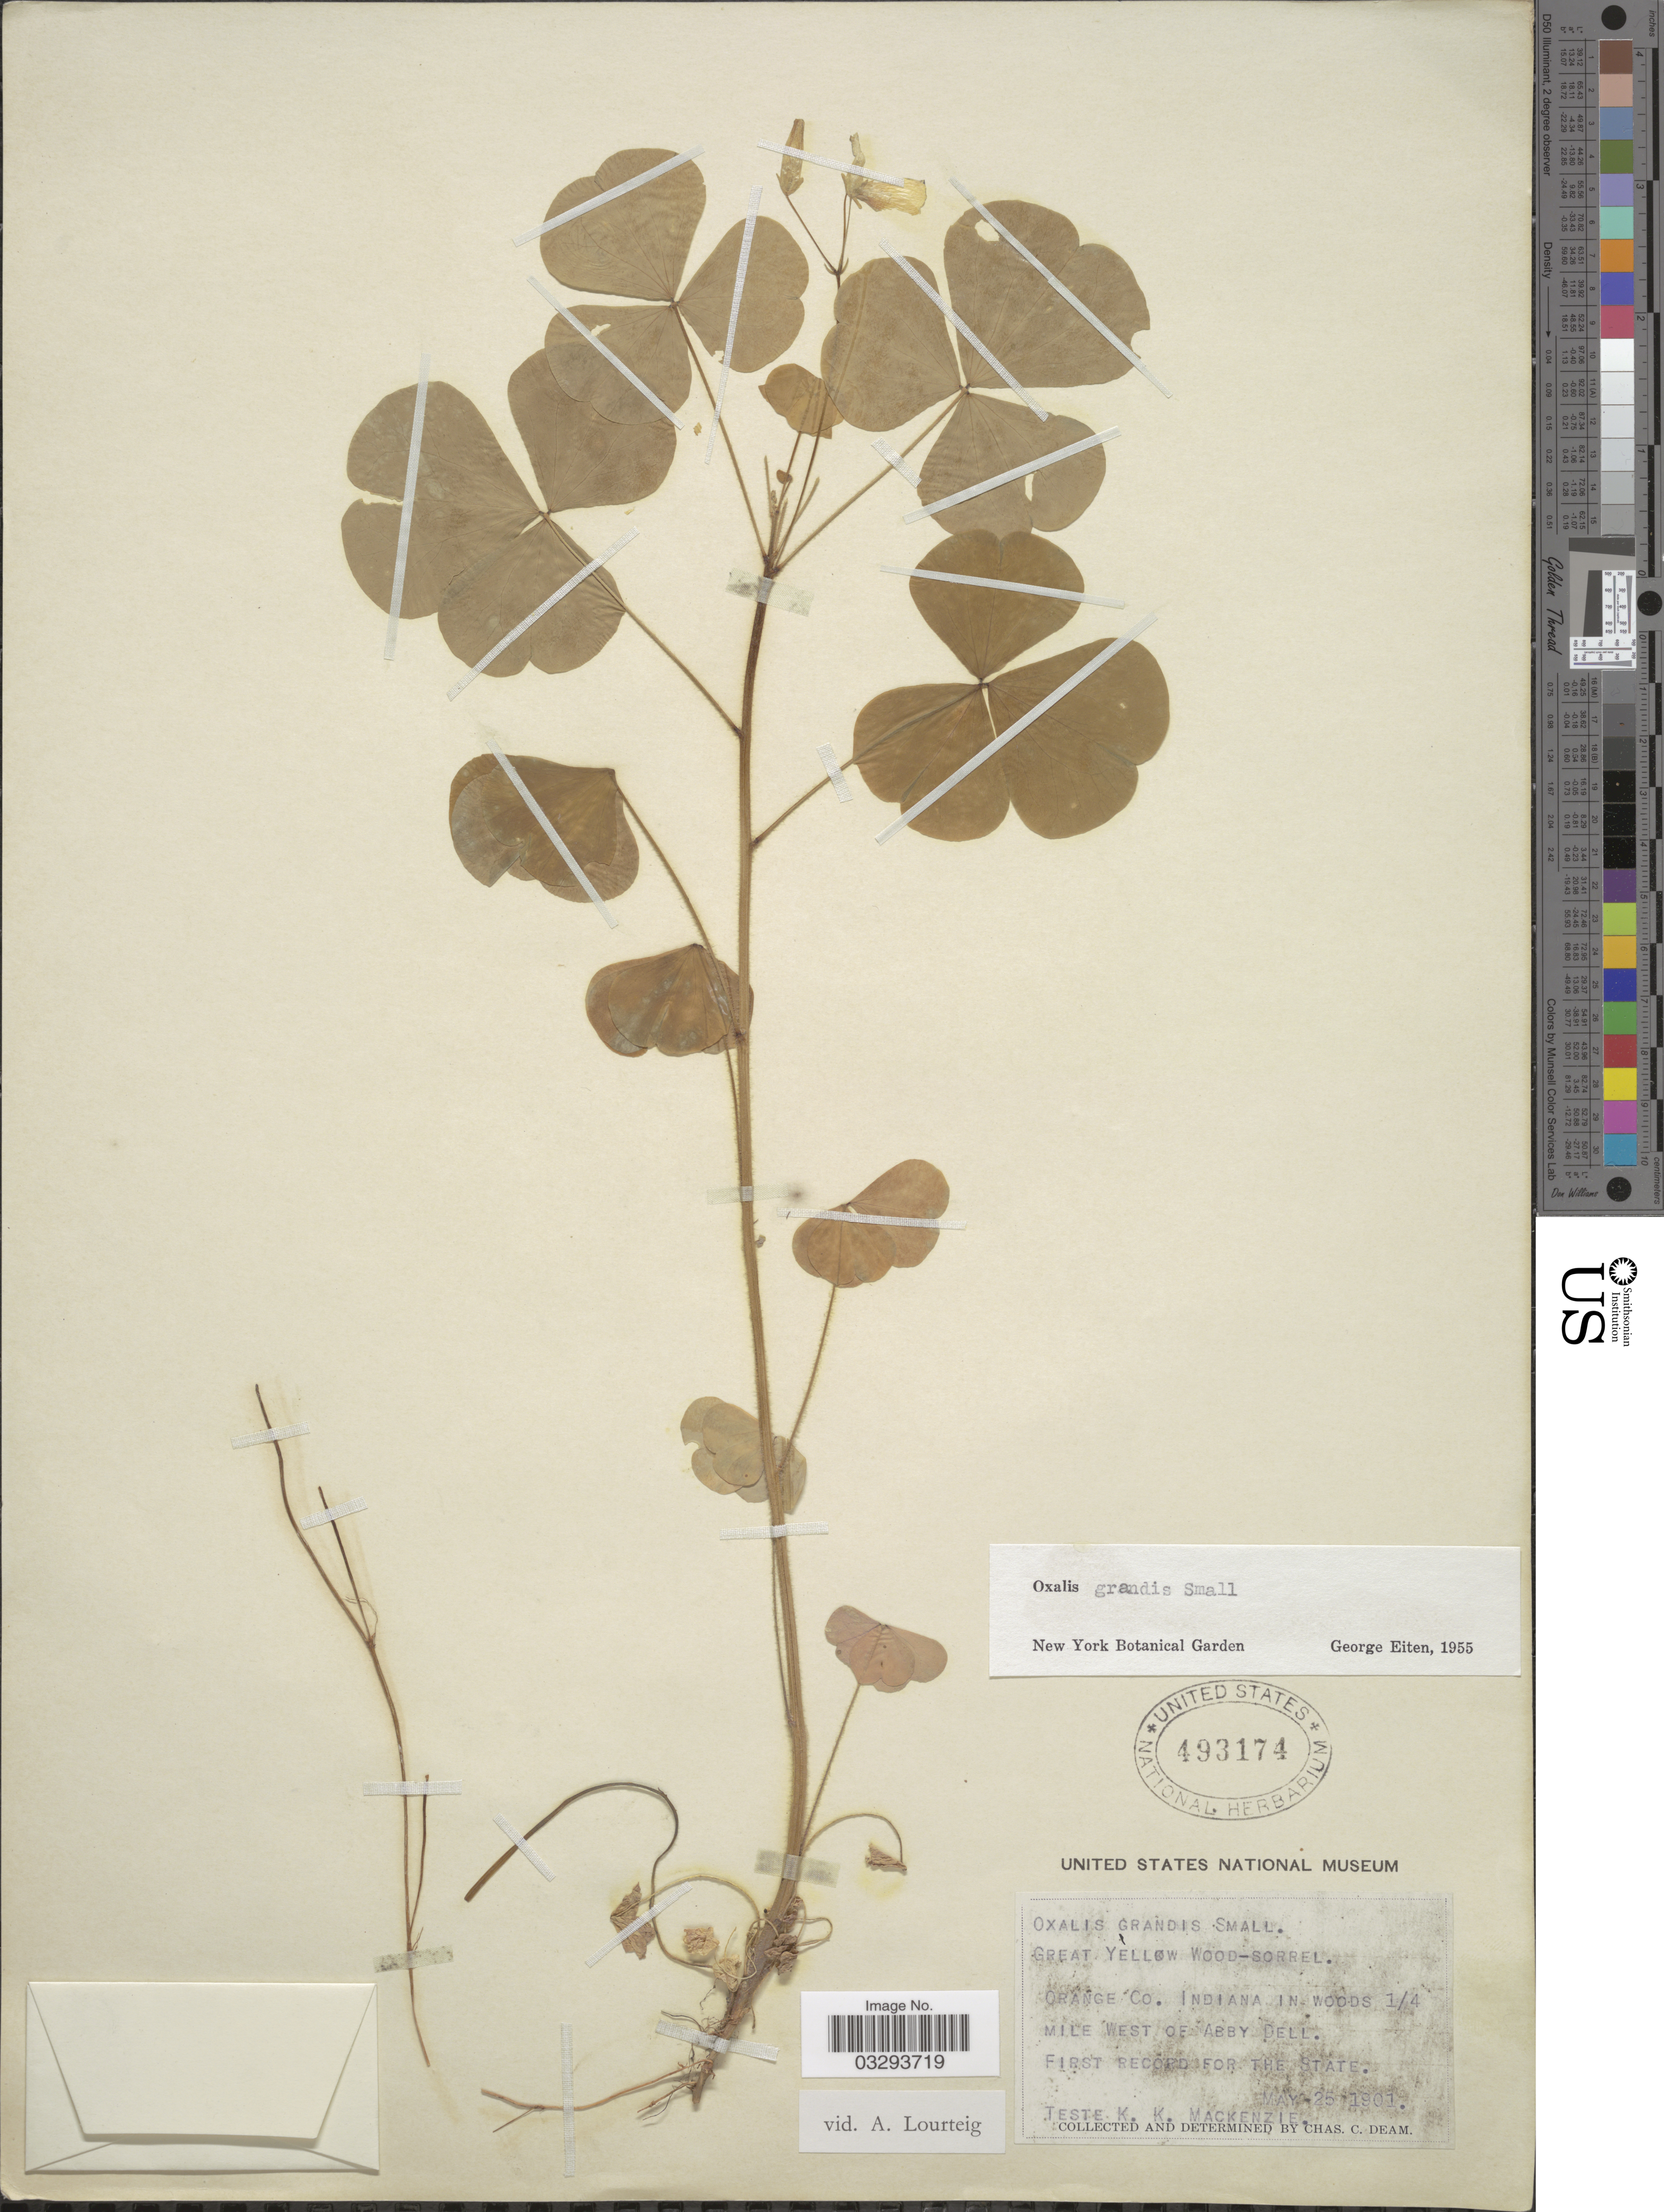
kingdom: Plantae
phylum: Tracheophyta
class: Magnoliopsida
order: Oxalidales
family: Oxalidaceae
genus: Oxalis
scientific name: Oxalis grandis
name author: Small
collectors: C. C. Deam & K. Mackenzie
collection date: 1901-05-25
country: United States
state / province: Indiana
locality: Orange Co. Indiana in woods 1/4 mil west of Abby Dell.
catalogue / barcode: US 493174